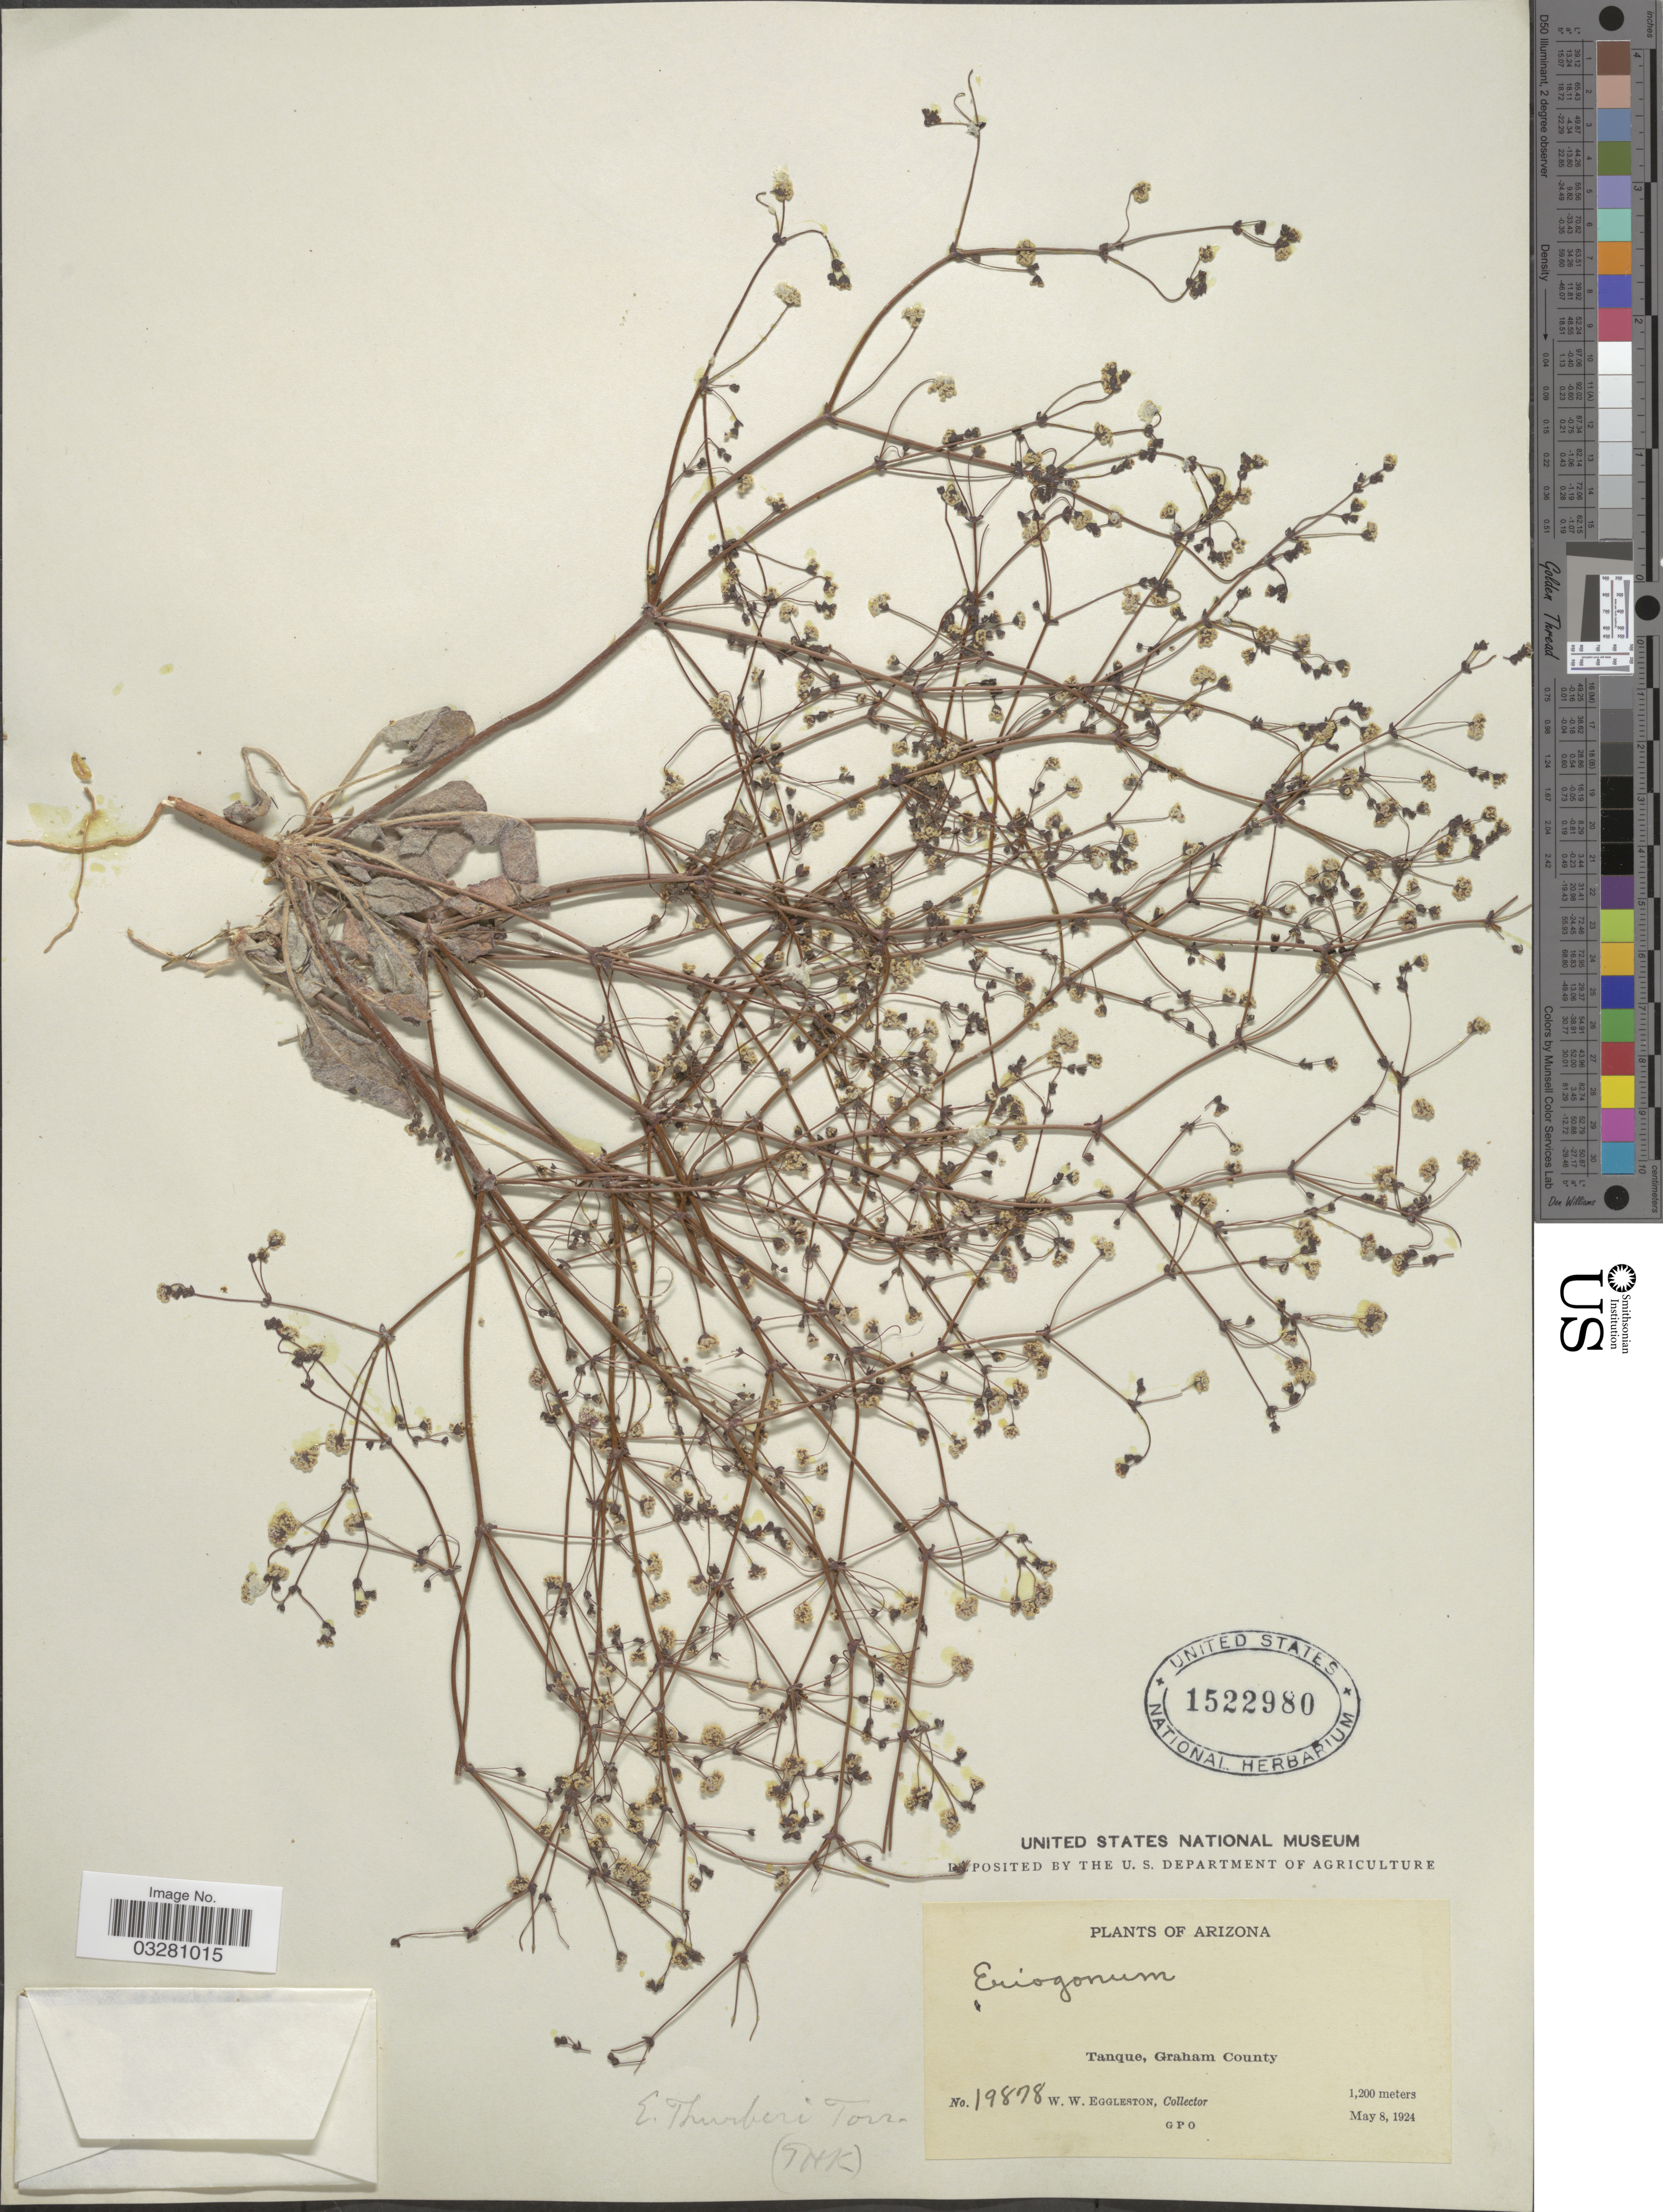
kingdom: Plantae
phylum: Tracheophyta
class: Magnoliopsida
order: Caryophyllales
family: Polygonaceae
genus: Eriogonum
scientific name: Eriogonum thurberi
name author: Torr.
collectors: W. W. Eggleston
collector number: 19878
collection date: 1924-05-08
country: United States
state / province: Arizona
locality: Tanque, Graham County.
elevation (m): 1200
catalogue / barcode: US 1522980